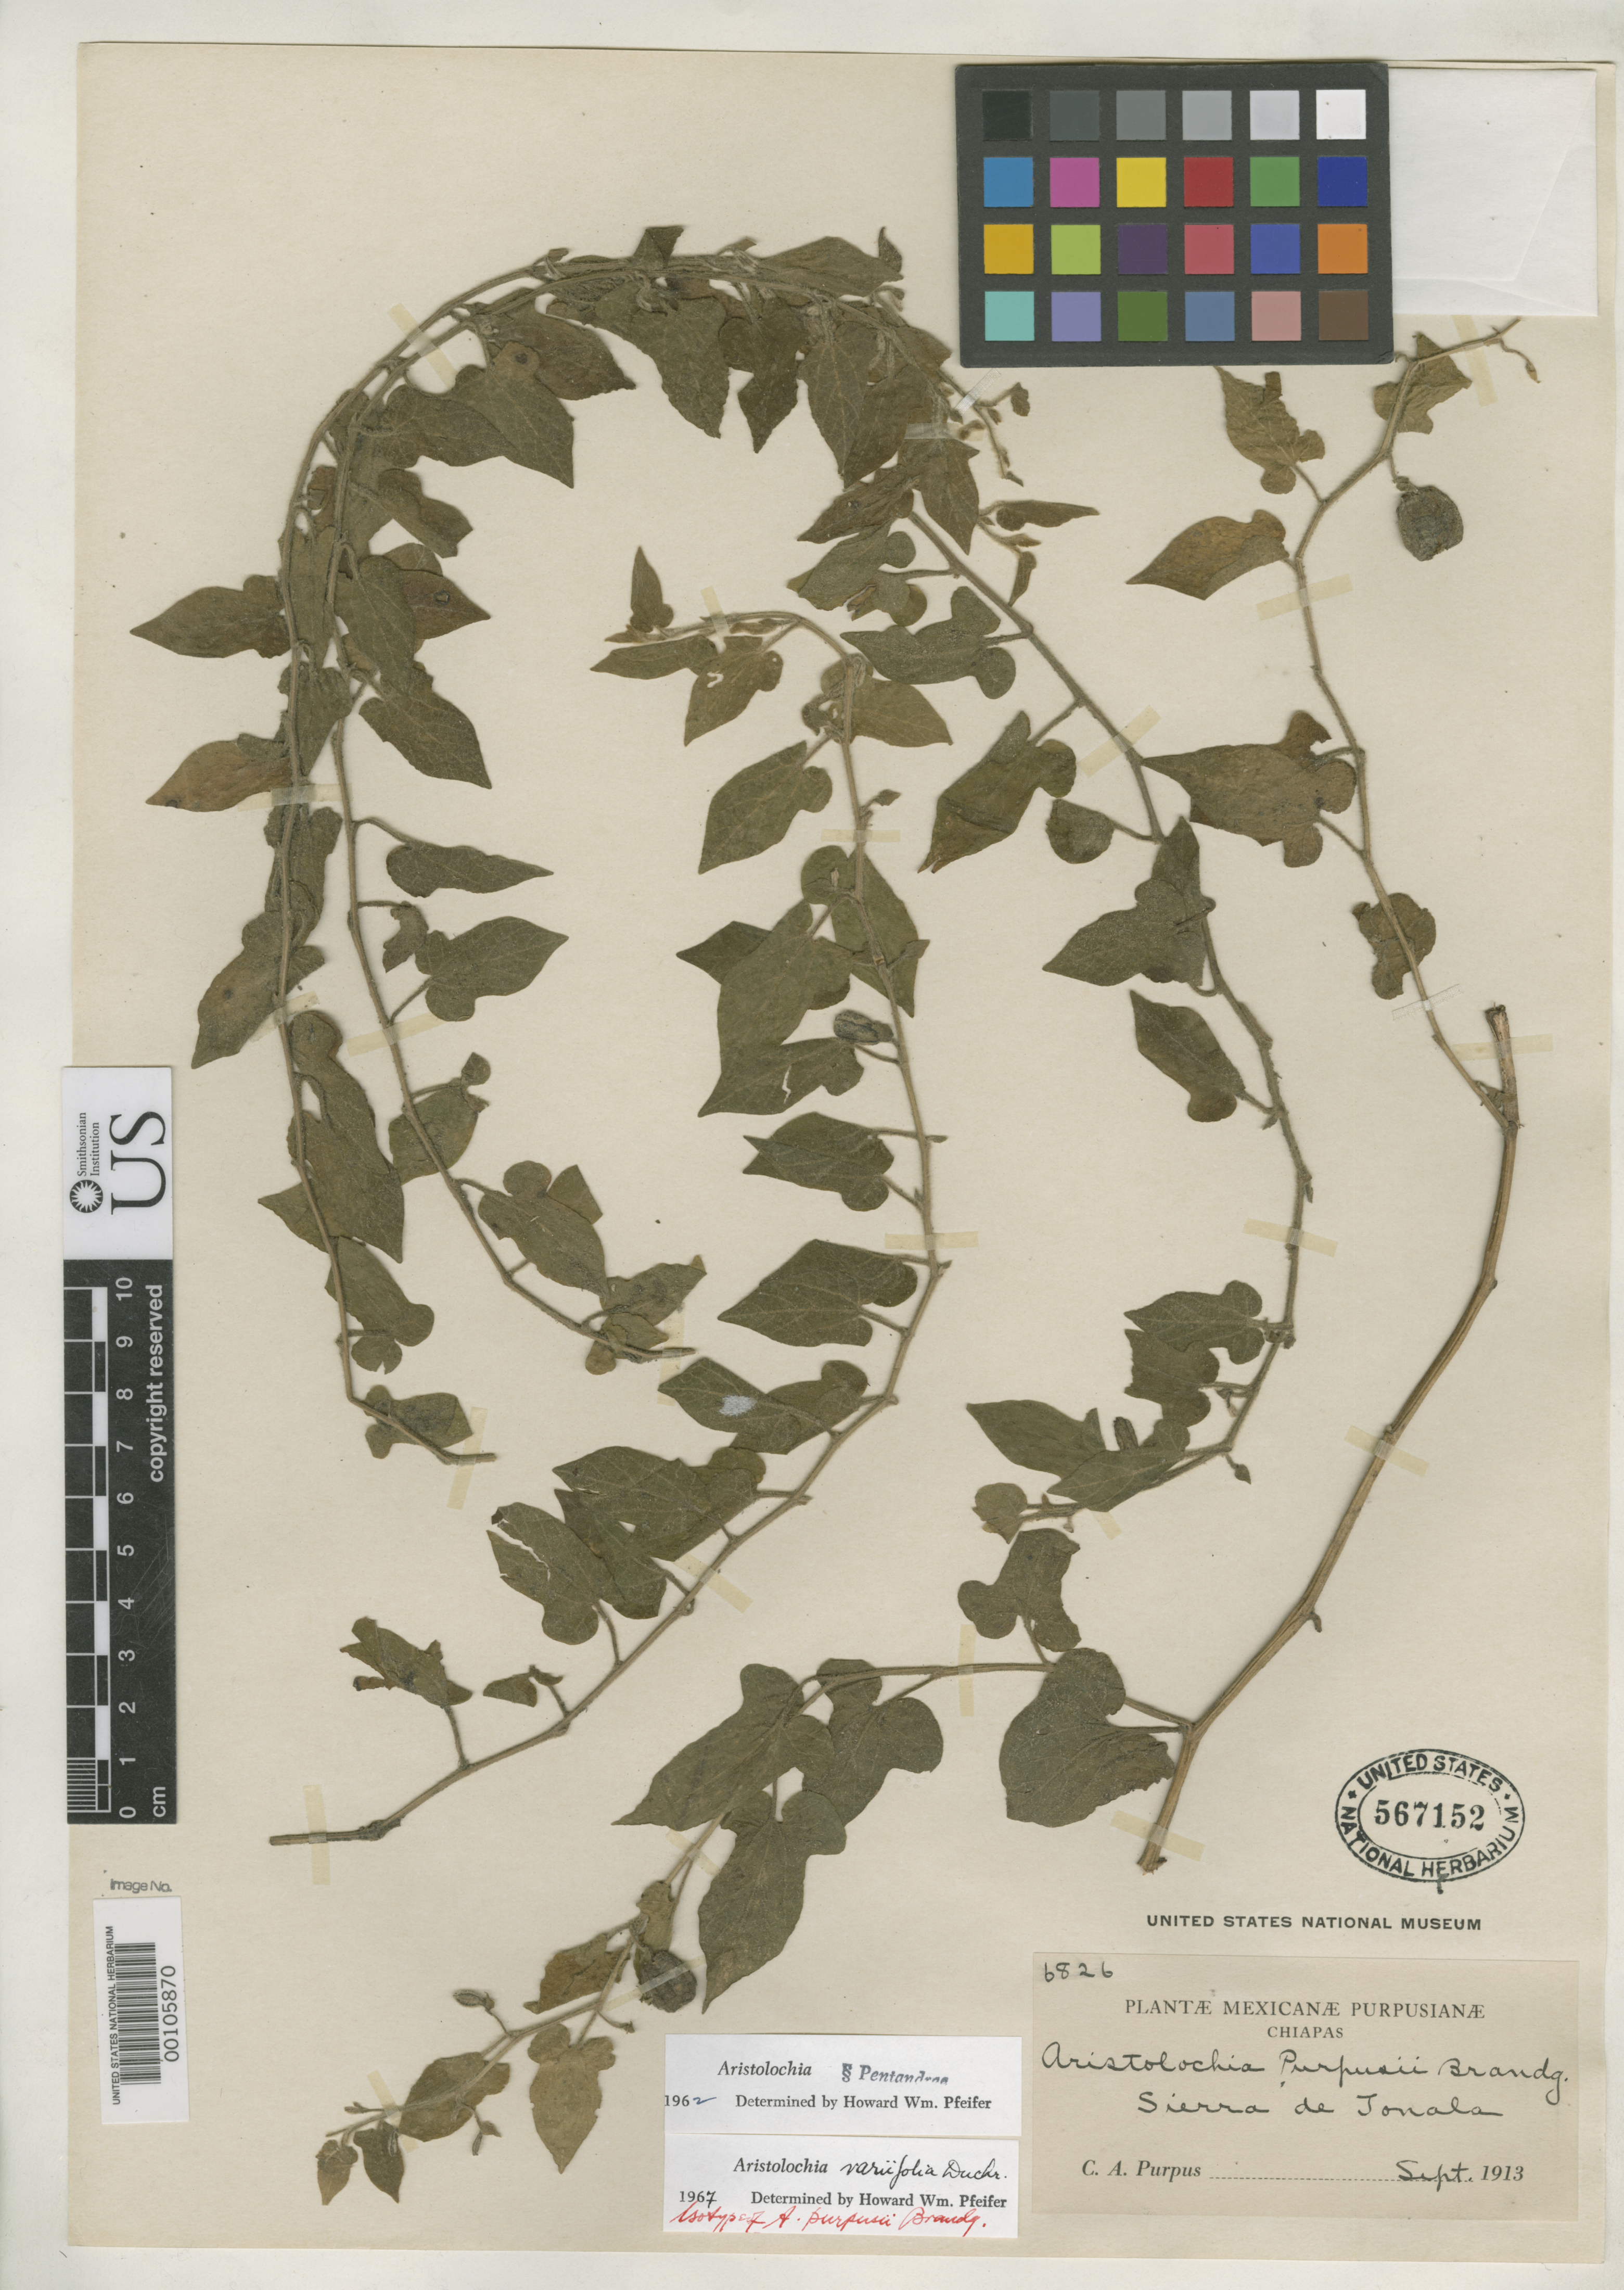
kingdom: Plantae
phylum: Tracheophyta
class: Magnoliopsida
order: Piperales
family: Aristolochiaceae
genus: Aristolochia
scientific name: Aristolochia purpusii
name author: Brandegee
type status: Isotype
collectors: C. A. Purpus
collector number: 6826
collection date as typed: Sep 1913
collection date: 1913-09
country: Mexico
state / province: Chiapas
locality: Sierra de Tonala.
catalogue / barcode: US 567152